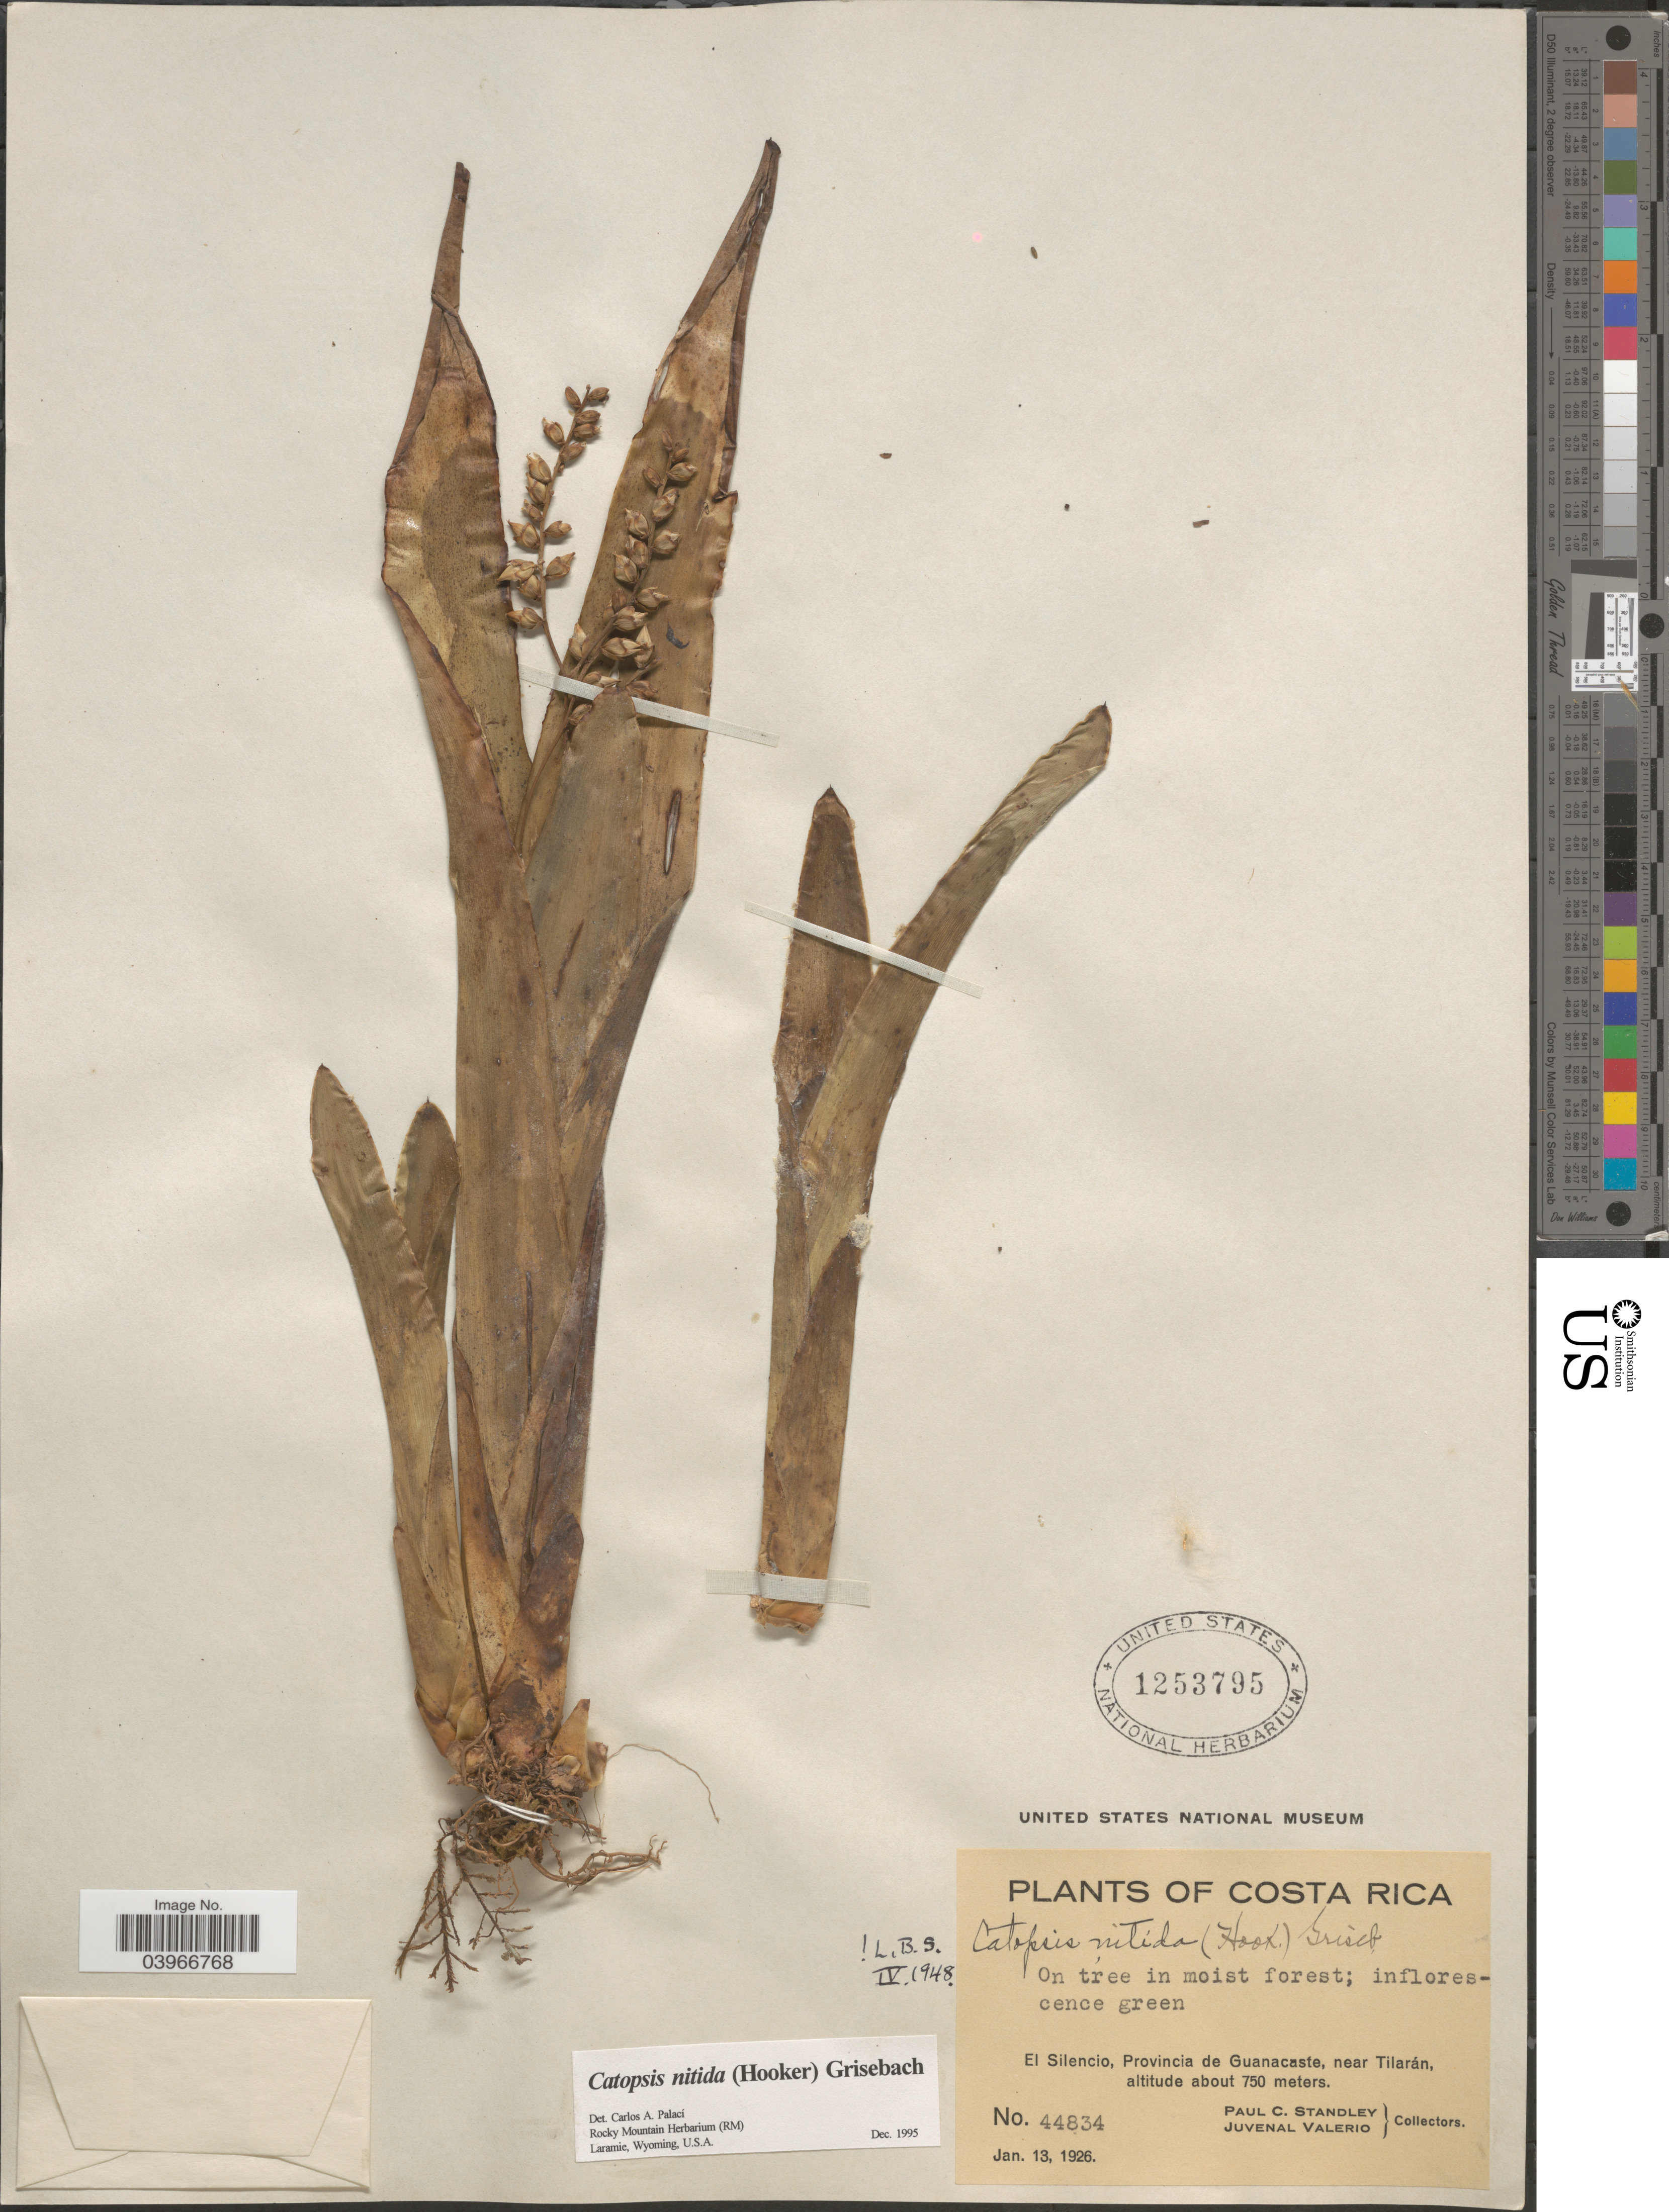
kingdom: Plantae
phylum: Tracheophyta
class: Liliopsida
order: Poales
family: Bromeliaceae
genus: Catopsis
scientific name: Catopsis nitida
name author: (Hook.) Griseb.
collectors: P. C. Standley & J. Valerio R.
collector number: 44834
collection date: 1926-01-13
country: Costa Rica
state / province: Guanacaste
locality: El Silencio, Provincia de Guanacaste, near Tilarán.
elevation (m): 750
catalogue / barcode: US 1253795